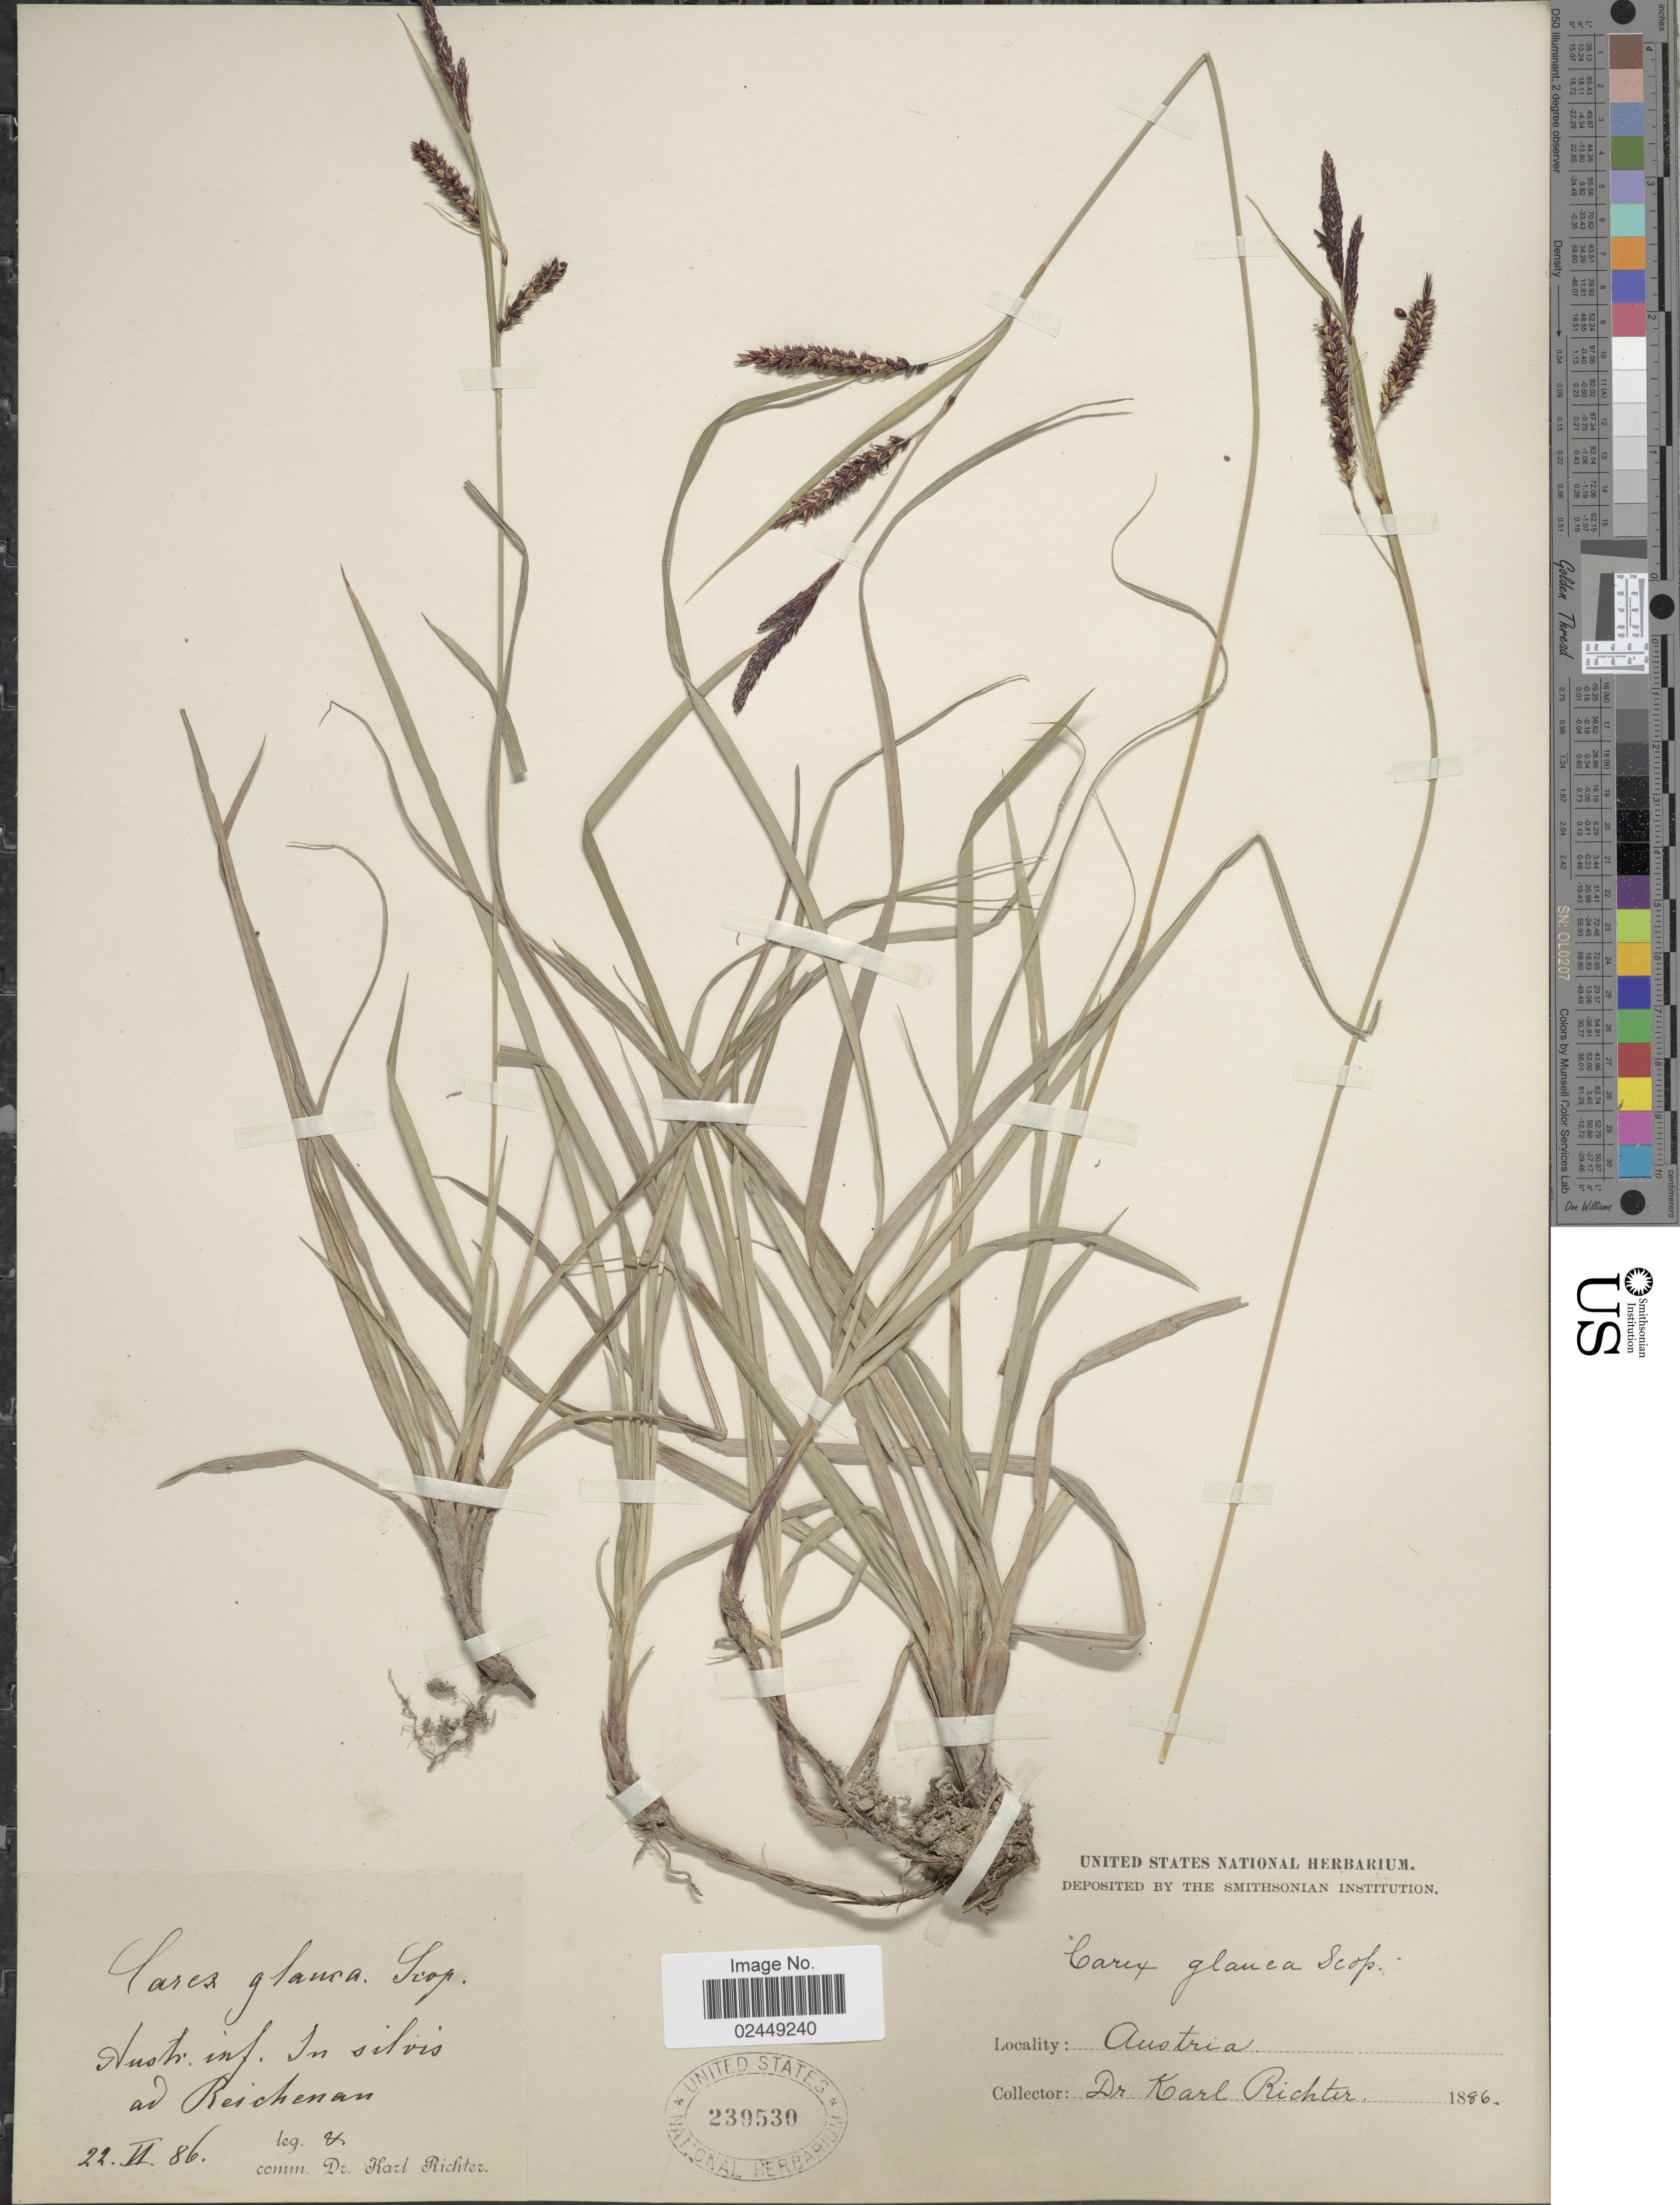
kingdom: Plantae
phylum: Tracheophyta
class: Liliopsida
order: Poales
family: Cyperaceae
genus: Carex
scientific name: Carex flacca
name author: Schreb.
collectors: K. Richter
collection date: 1886-06-22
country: Austria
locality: Inf. in silvis ad Reichenan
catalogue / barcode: US 239530